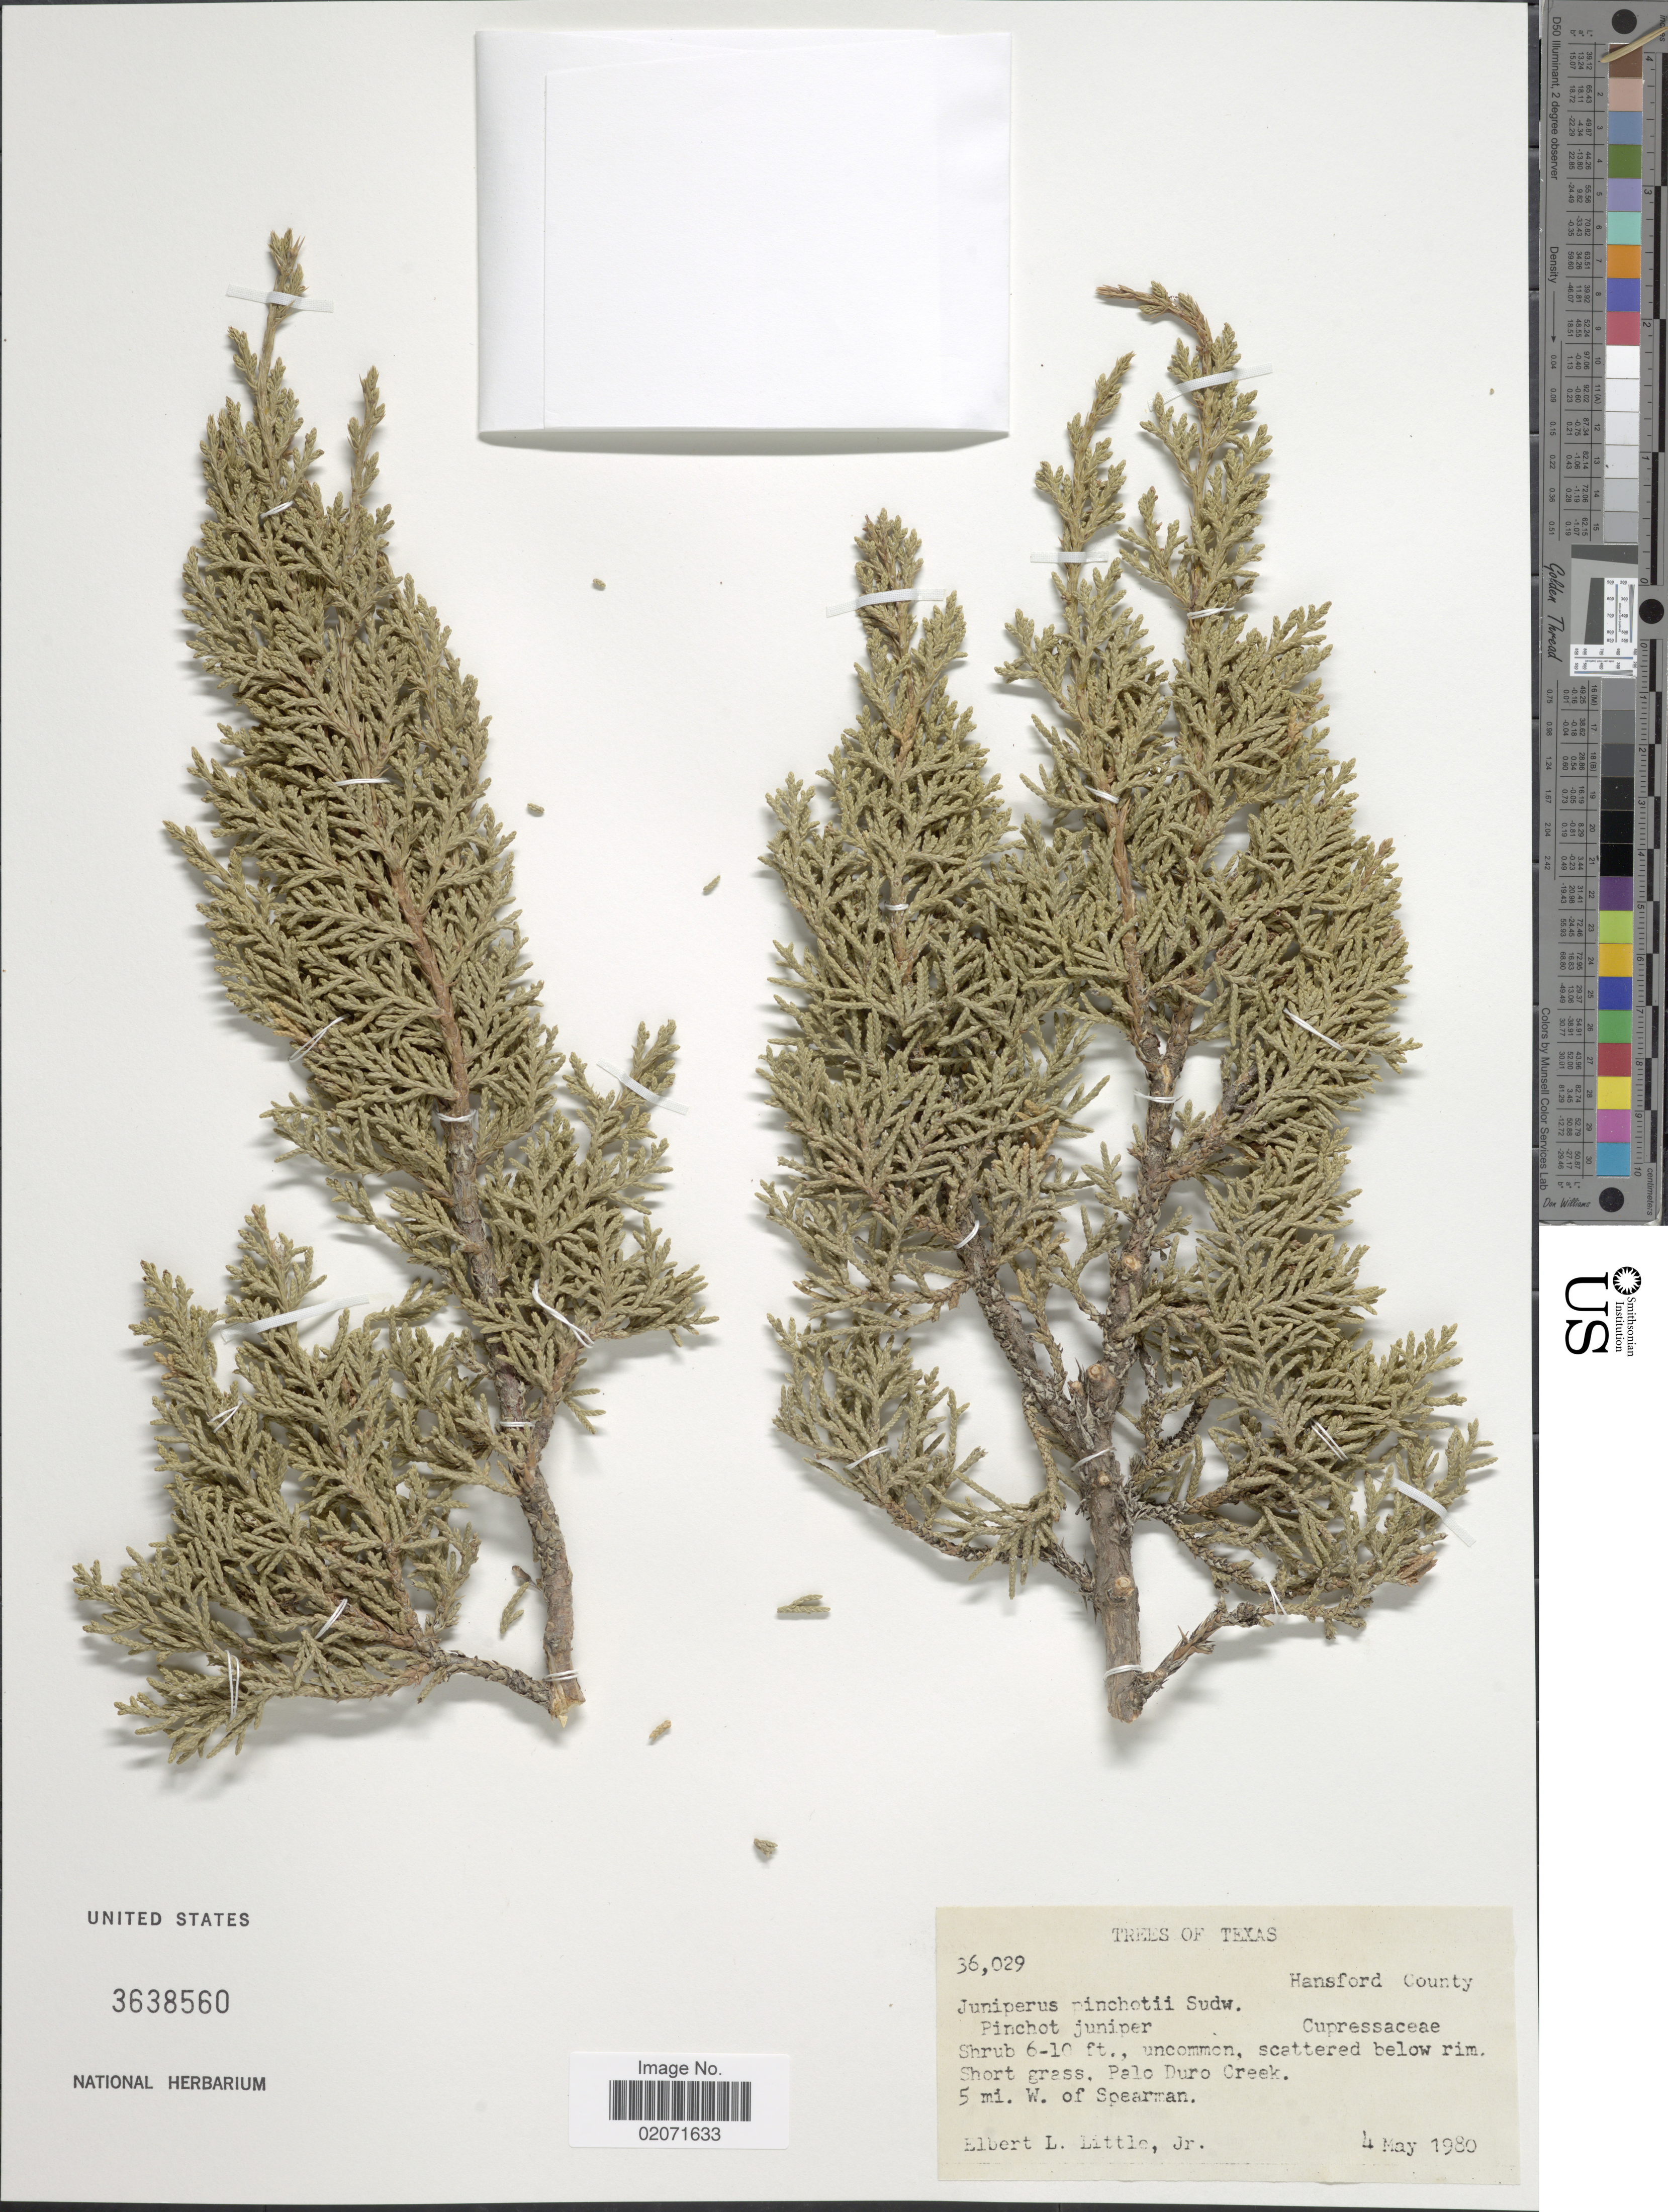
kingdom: Plantae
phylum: Tracheophyta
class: Pinopsida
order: Pinales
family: Cupressaceae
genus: Juniperus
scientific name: Juniperus pinchotii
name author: Sudw.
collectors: E. L. Little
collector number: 36029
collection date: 1980-05-04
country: United States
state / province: Texas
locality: Palo Duro Creek. 5 mi. W, of Spearman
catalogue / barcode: US 3638560